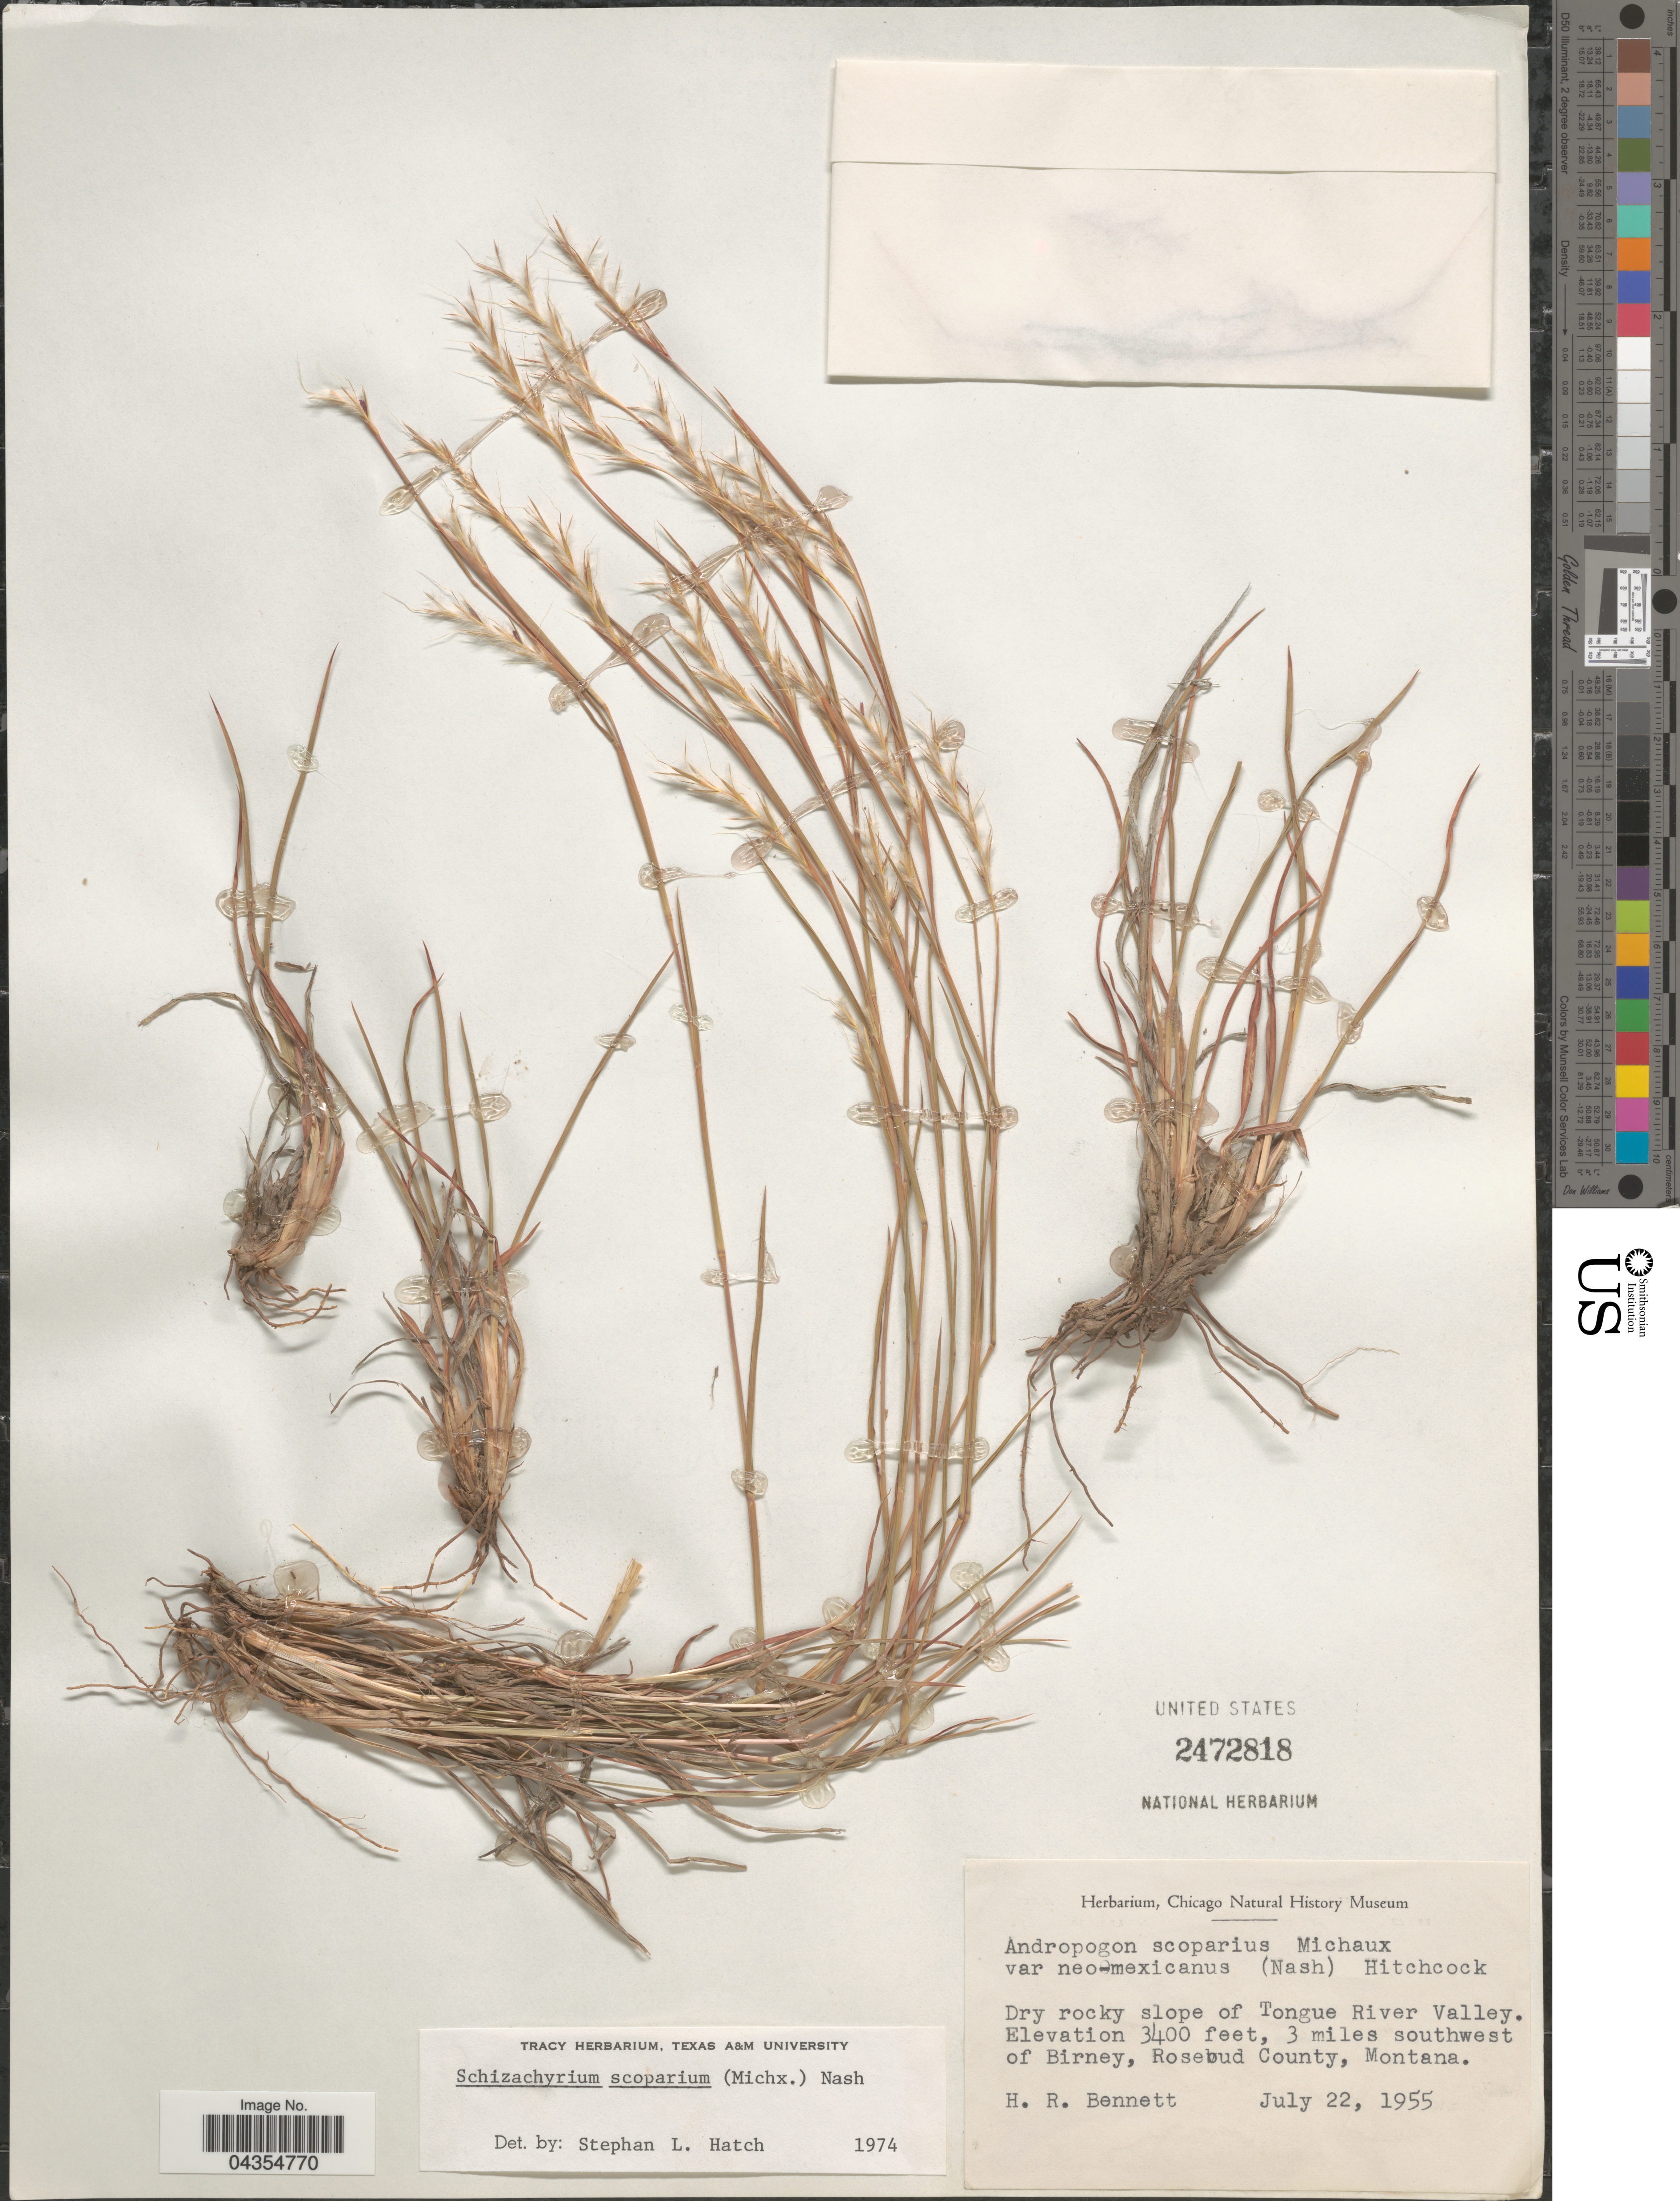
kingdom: Plantae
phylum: Tracheophyta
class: Liliopsida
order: Poales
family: Poaceae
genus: Schizachyrium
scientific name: Schizachyrium sanguineum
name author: (Retz.) Alston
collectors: H. R. Bennett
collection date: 1955-07-22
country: United States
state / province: Montana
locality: Dry rocky slope of Tongue River Valley. 3 miles southwest of Birney, Rosebud County.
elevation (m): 1036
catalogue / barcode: US 2472818